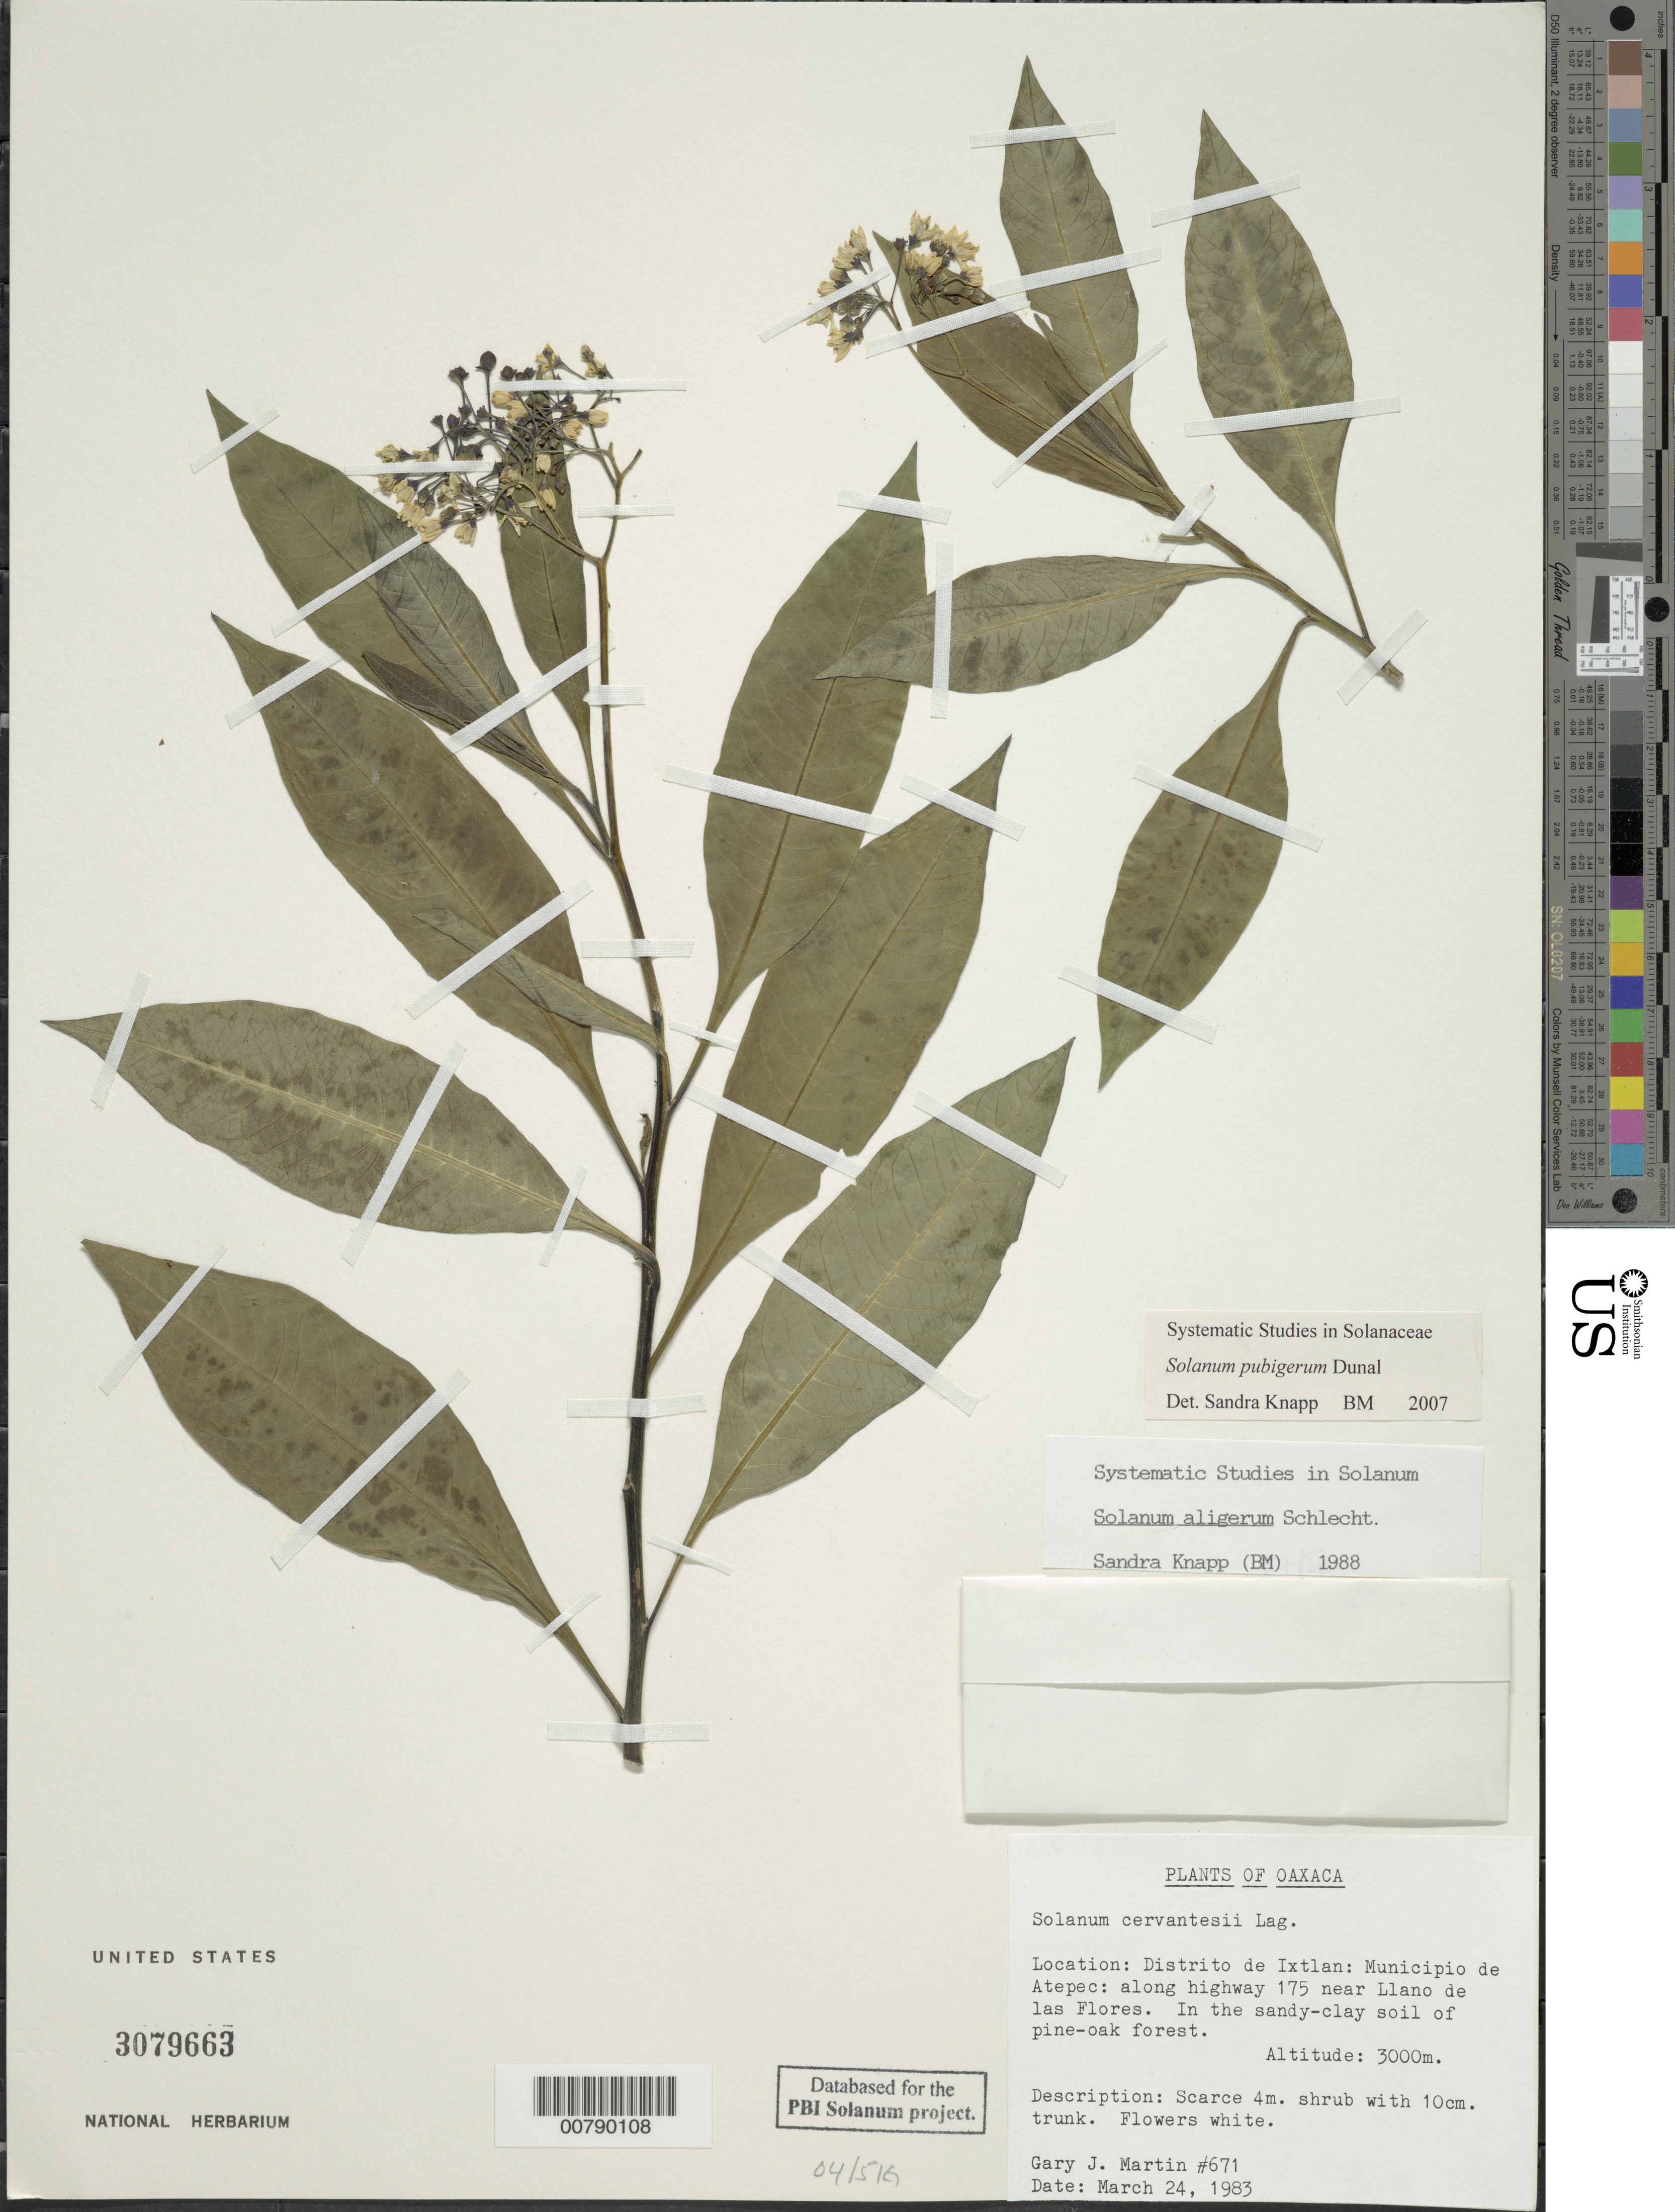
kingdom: Plantae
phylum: Tracheophyta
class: Magnoliopsida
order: Solanales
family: Solanaceae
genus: Solanum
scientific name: Solanum pubigerum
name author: Dunal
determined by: Knapp, S. D.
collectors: G. J. Martin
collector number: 671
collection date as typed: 24 Mar 1983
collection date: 1983-03-24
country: Mexico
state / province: Oaxaca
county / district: Ixtlán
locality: Municipio de Atepec: along highway 175 near llano de las Floras.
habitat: In the sandy-clay soil of the pine-oak forest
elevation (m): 3000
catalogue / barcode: US 3079663